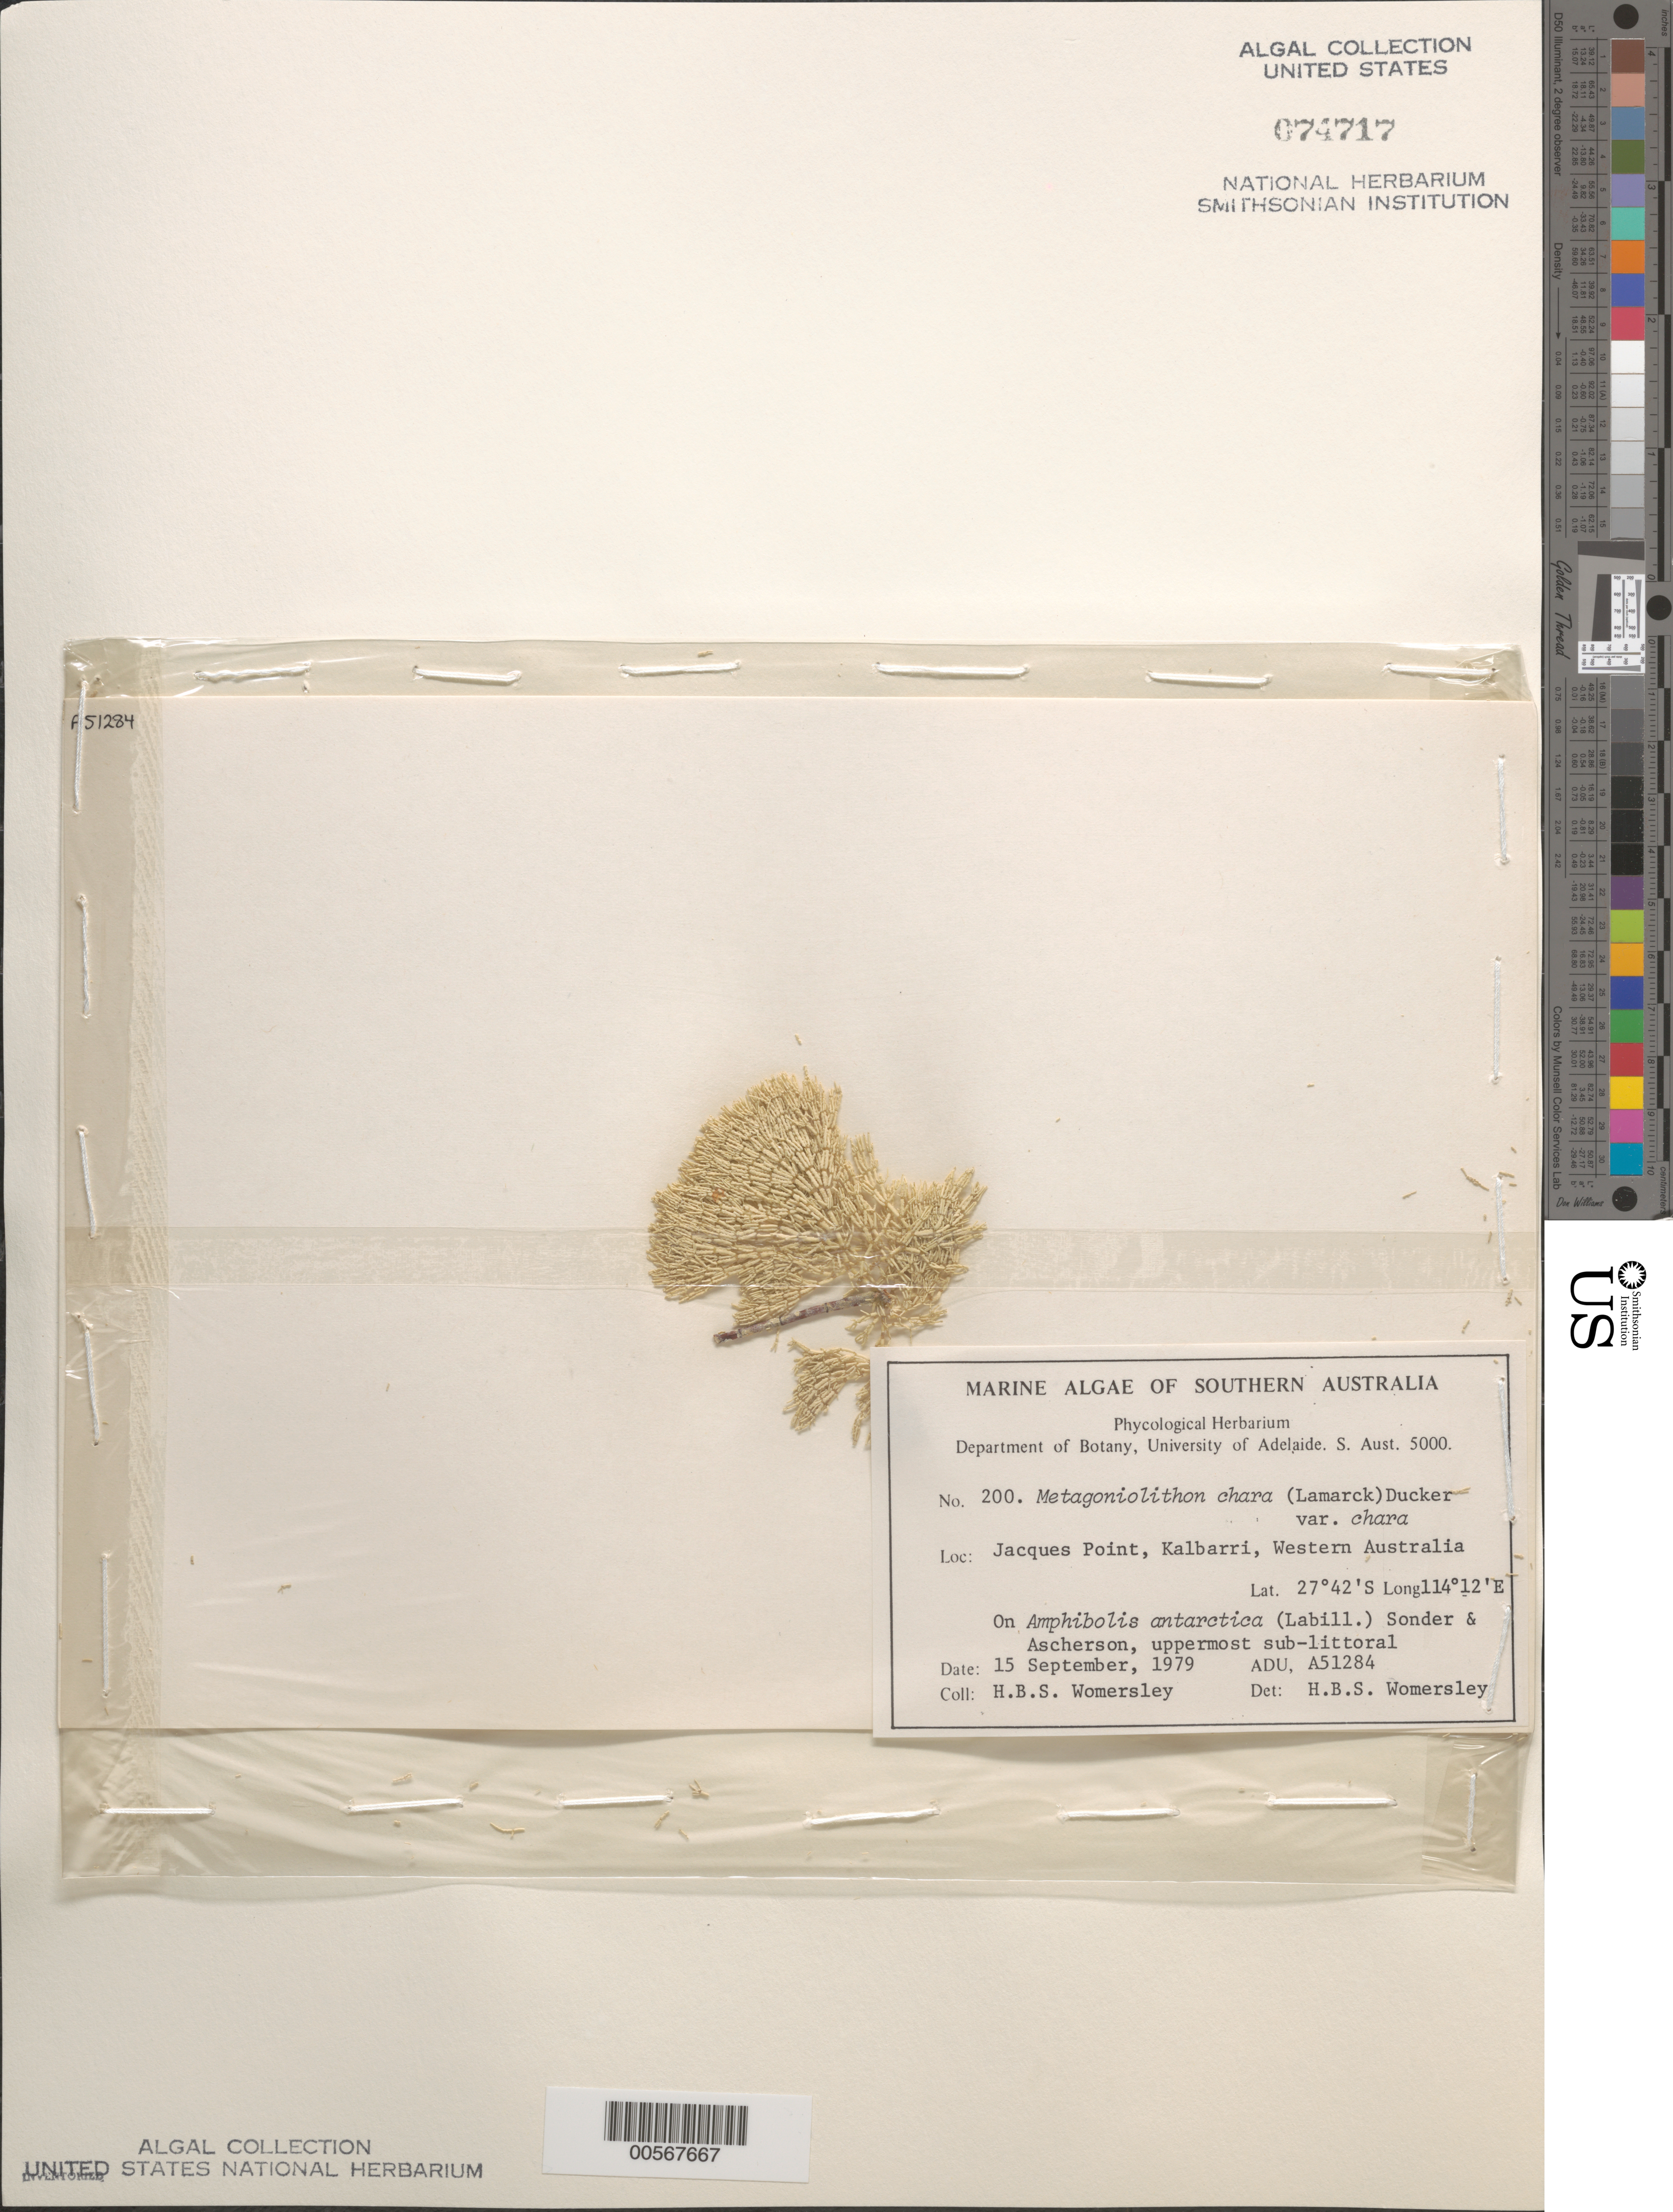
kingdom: Plantae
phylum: Rhodophyta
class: Florideophyceae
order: Corallinales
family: Porolithaceae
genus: Metagoniolithon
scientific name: Metagoniolithon chara var. chara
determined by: Womersley, H. B. S.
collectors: H. B. S. Womersley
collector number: ADU A51284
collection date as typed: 15 Sep 1979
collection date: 1979-09-15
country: Australia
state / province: Western Australia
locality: Jacques Point, Kalbarri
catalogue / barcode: US 74717